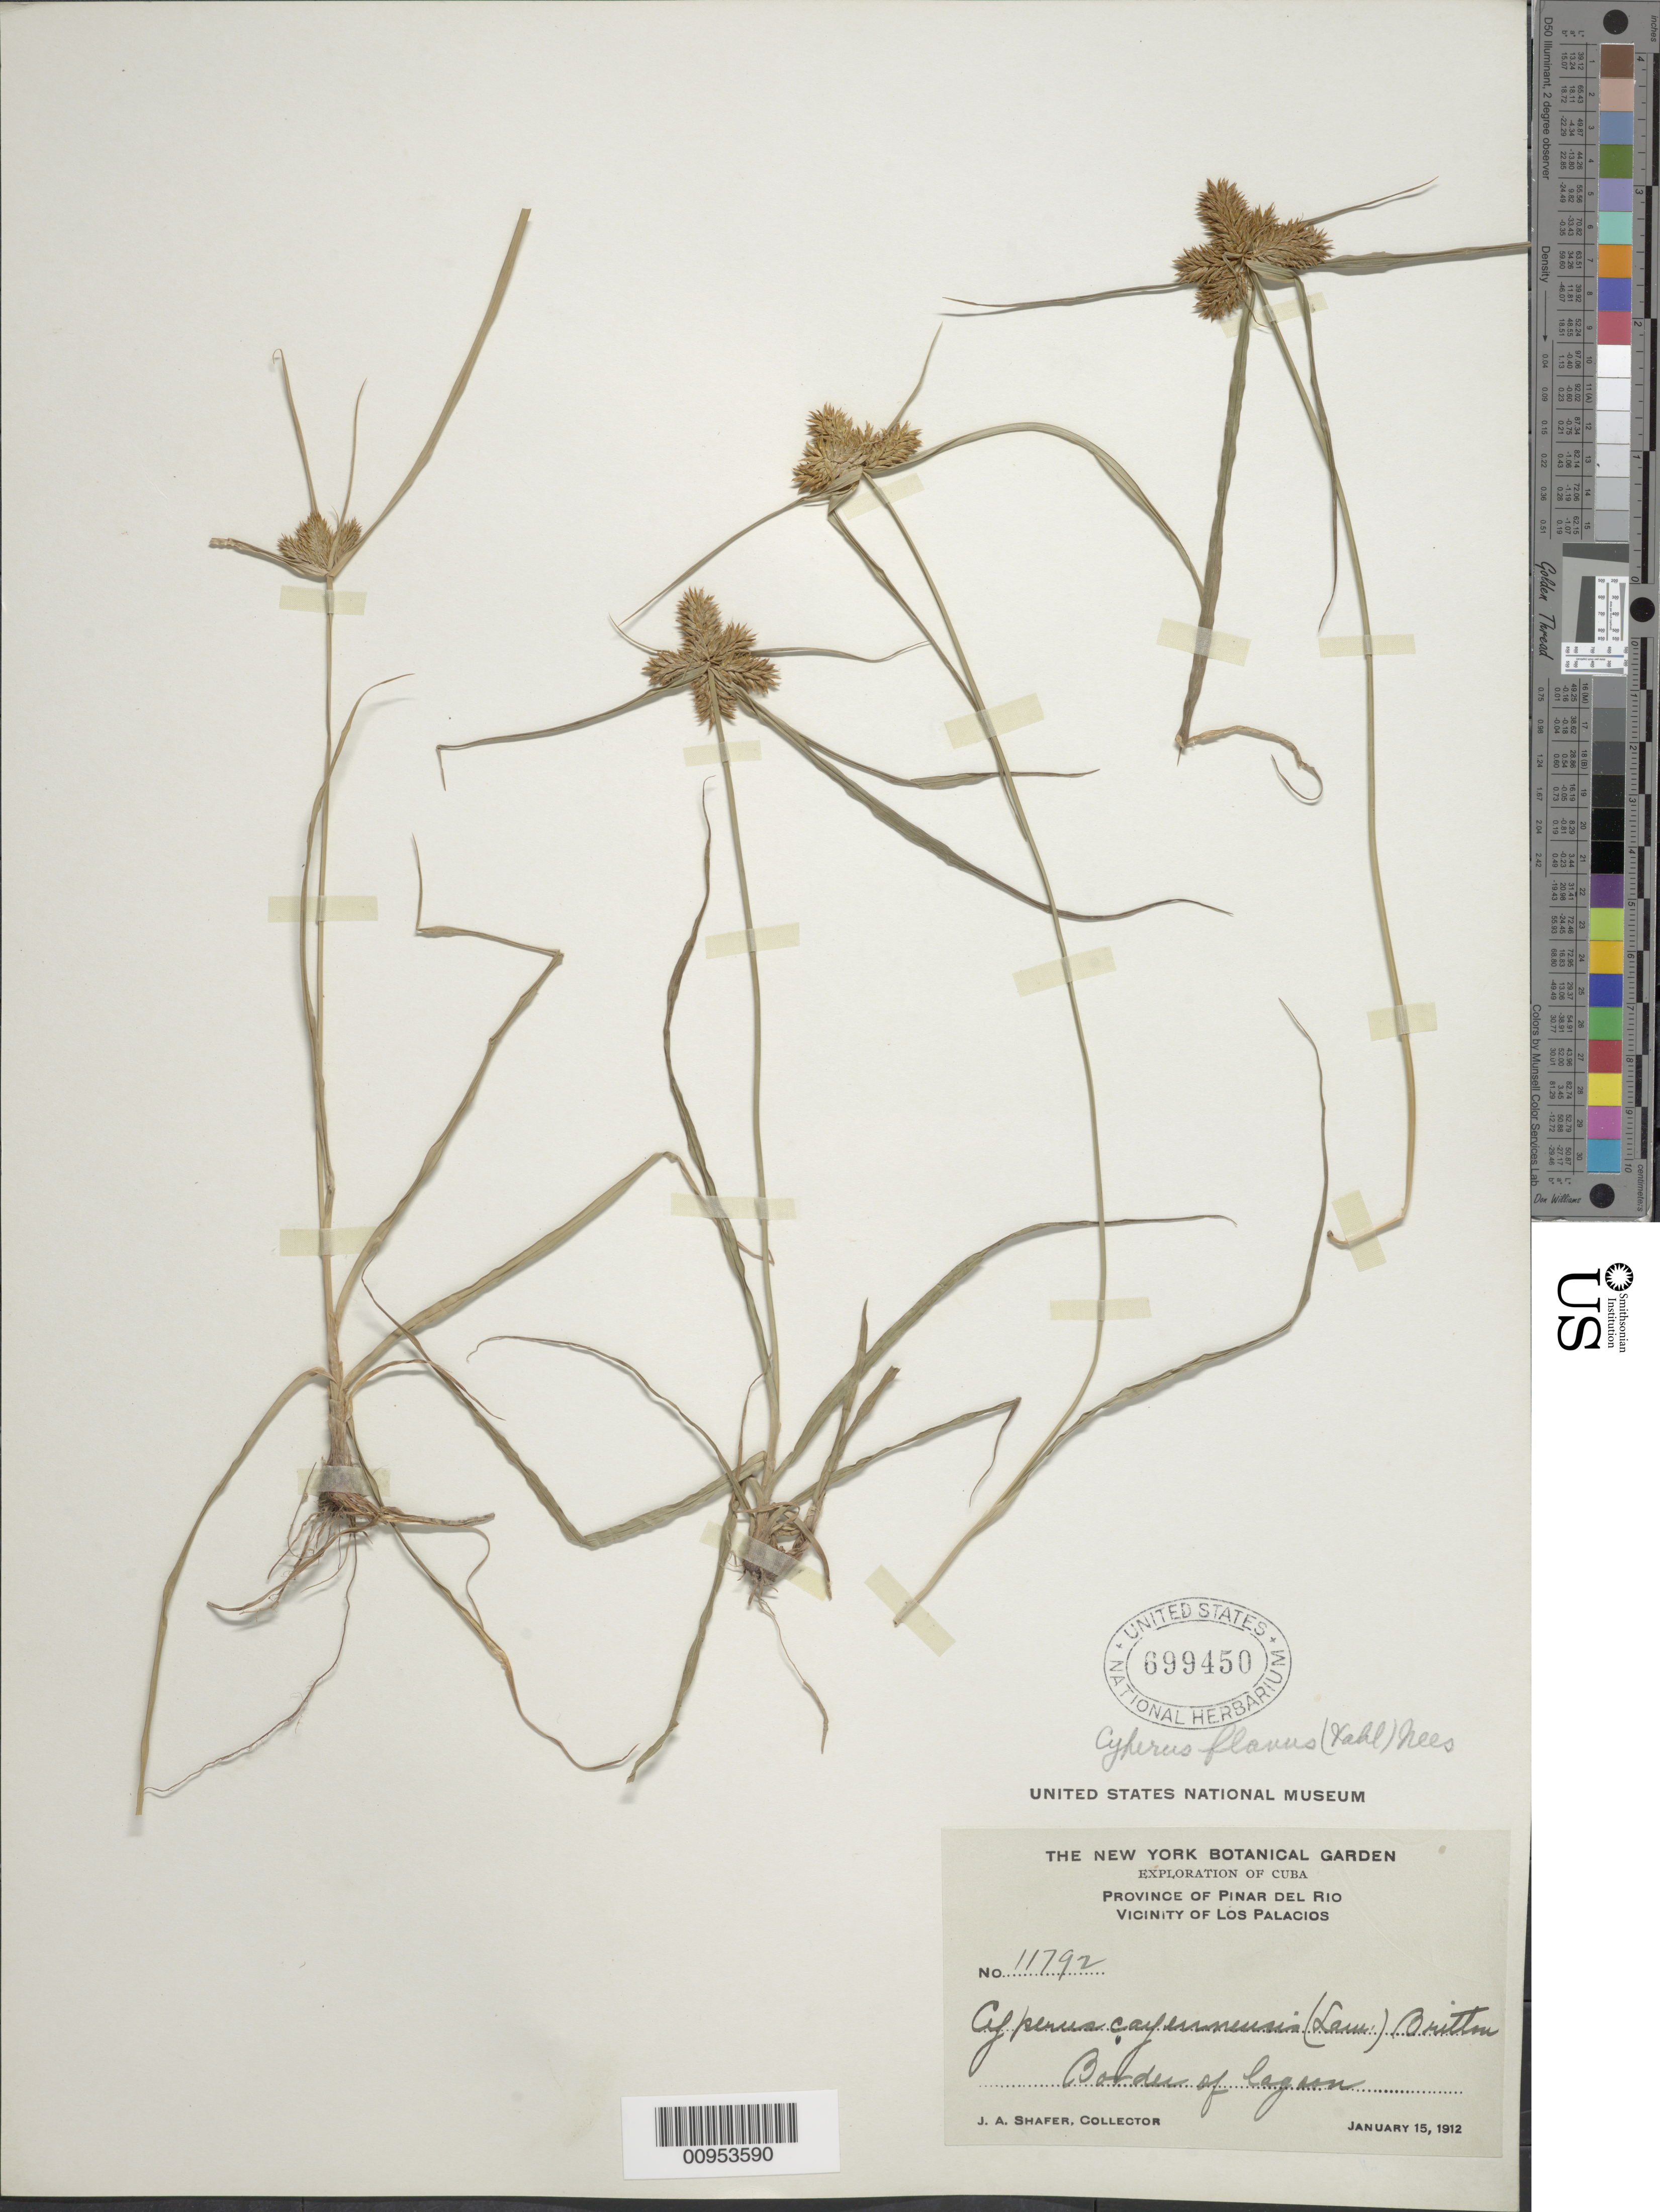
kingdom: Plantae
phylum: Tracheophyta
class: Liliopsida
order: Poales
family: Cyperaceae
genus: Cyperus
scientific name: Cyperus aggregatus var. aggregatus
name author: (Willd.) Endl.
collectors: J. A. Shafer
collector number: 11792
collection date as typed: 15 Jan 1912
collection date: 1912-01-15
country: Cuba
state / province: Pinar del Rio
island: Cuba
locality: Vicinity of Los Palacios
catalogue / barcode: US 699450